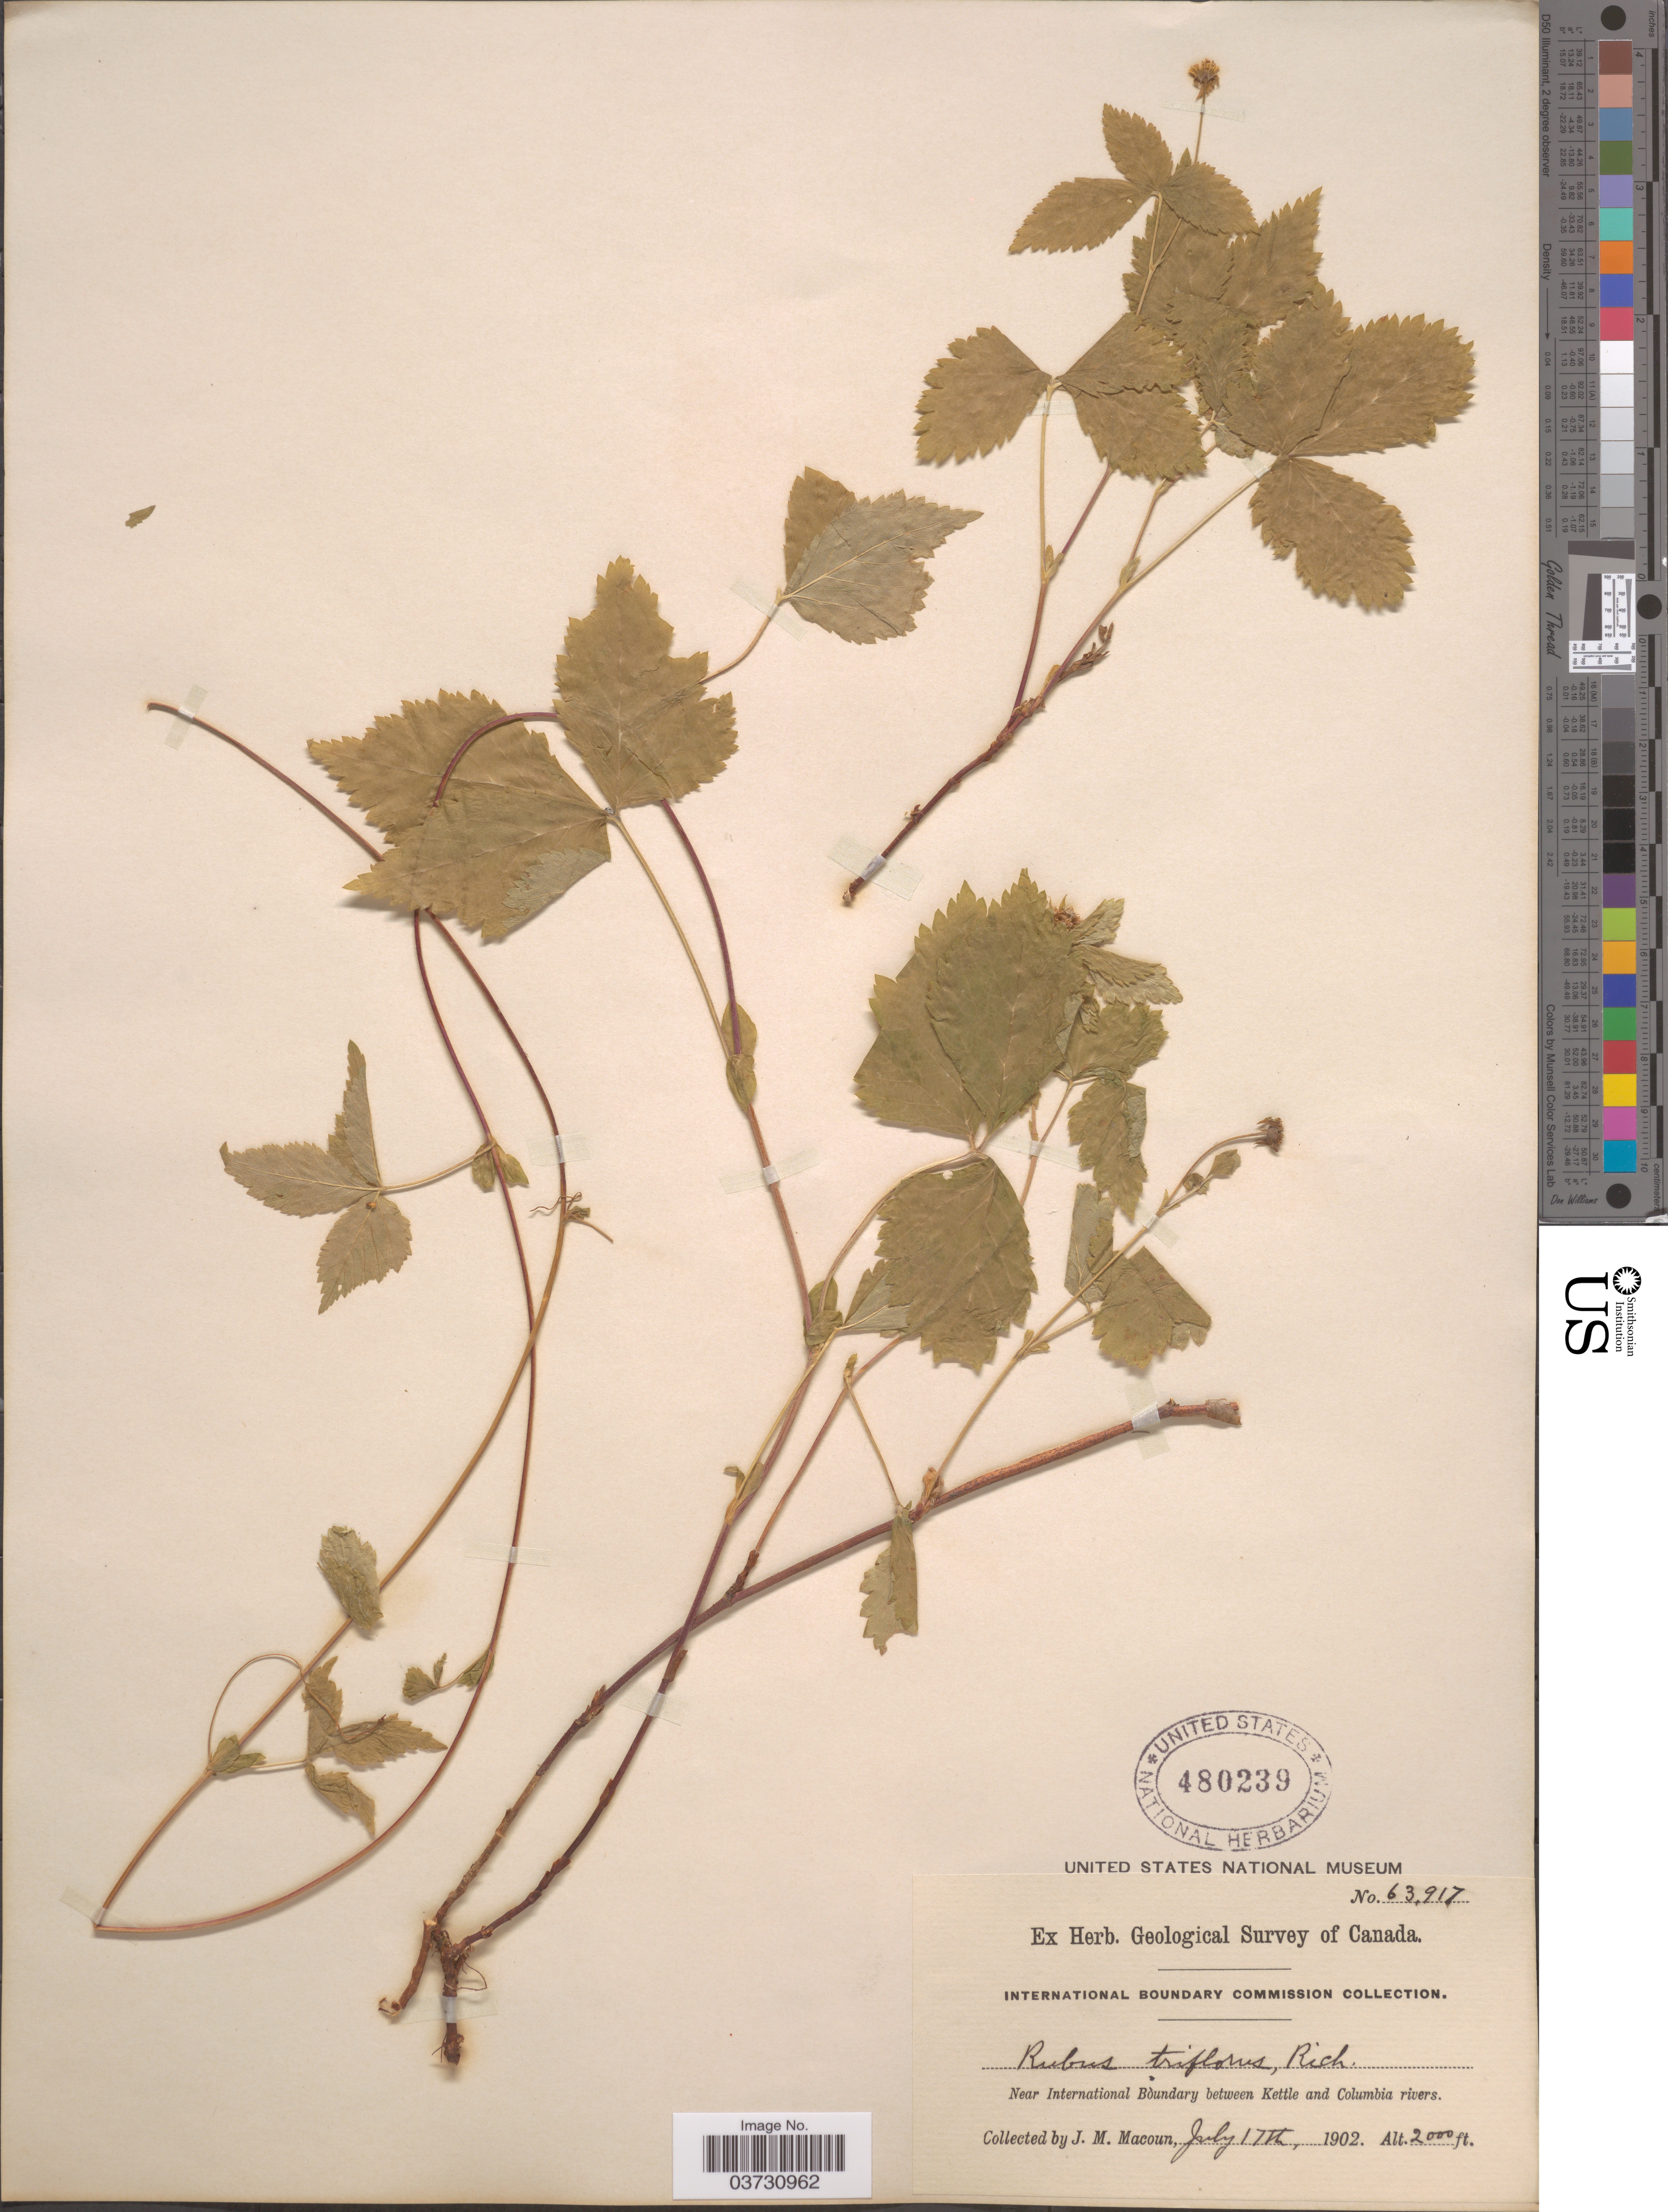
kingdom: Plantae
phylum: Tracheophyta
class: Magnoliopsida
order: Rosales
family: Rosaceae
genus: Rubus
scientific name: Rubus pubescens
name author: Raf.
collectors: J. M. Macoun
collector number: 63917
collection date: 1902-07-17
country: Canada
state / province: British Columbia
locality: Near International Boundary between Kettle and Columbia rivers.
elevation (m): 610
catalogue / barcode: US 480239